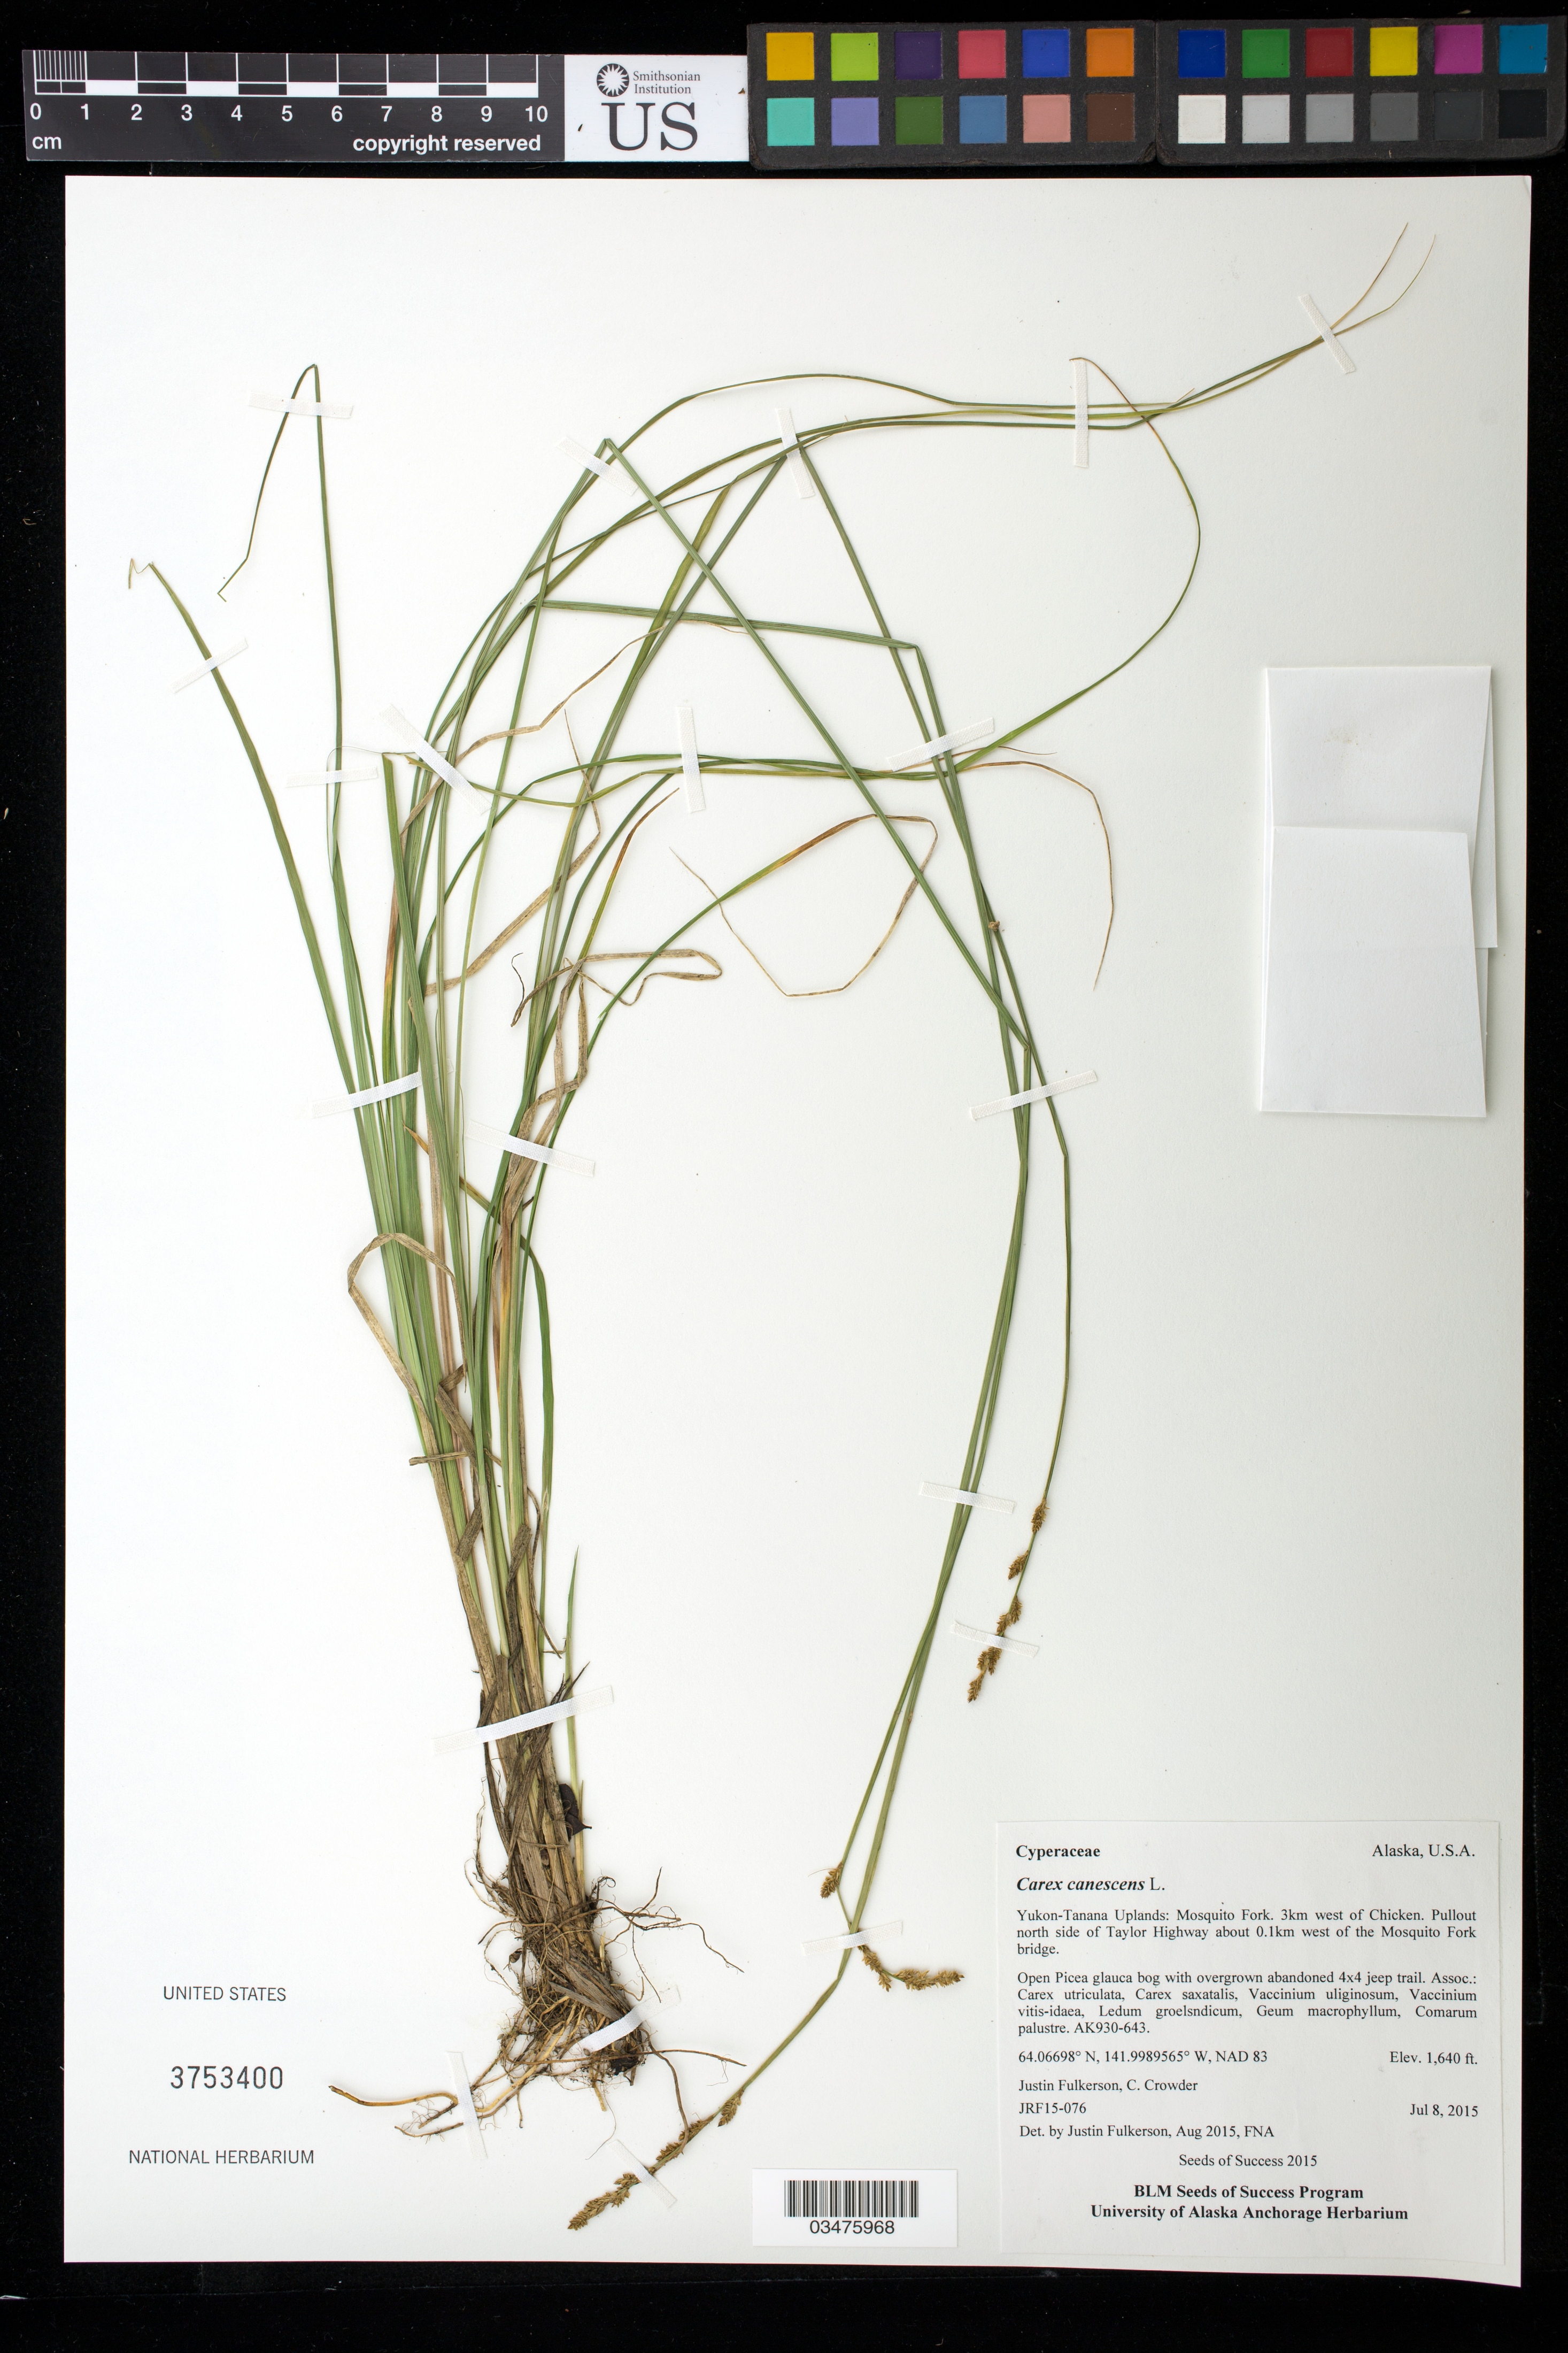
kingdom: Plantae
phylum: Tracheophyta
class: Liliopsida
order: Poales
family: Cyperaceae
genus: Carex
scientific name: Carex canescens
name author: L.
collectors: J. Fulkerson & C. Crowder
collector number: AK930-643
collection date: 2015-07-08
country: United States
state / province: Alaska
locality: Yukon-Tanana Uplands, Mosquito Fork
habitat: Open Picea glauca bog with overgrown abandoned 4X4 jeep trail.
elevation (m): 500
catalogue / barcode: US 3753400